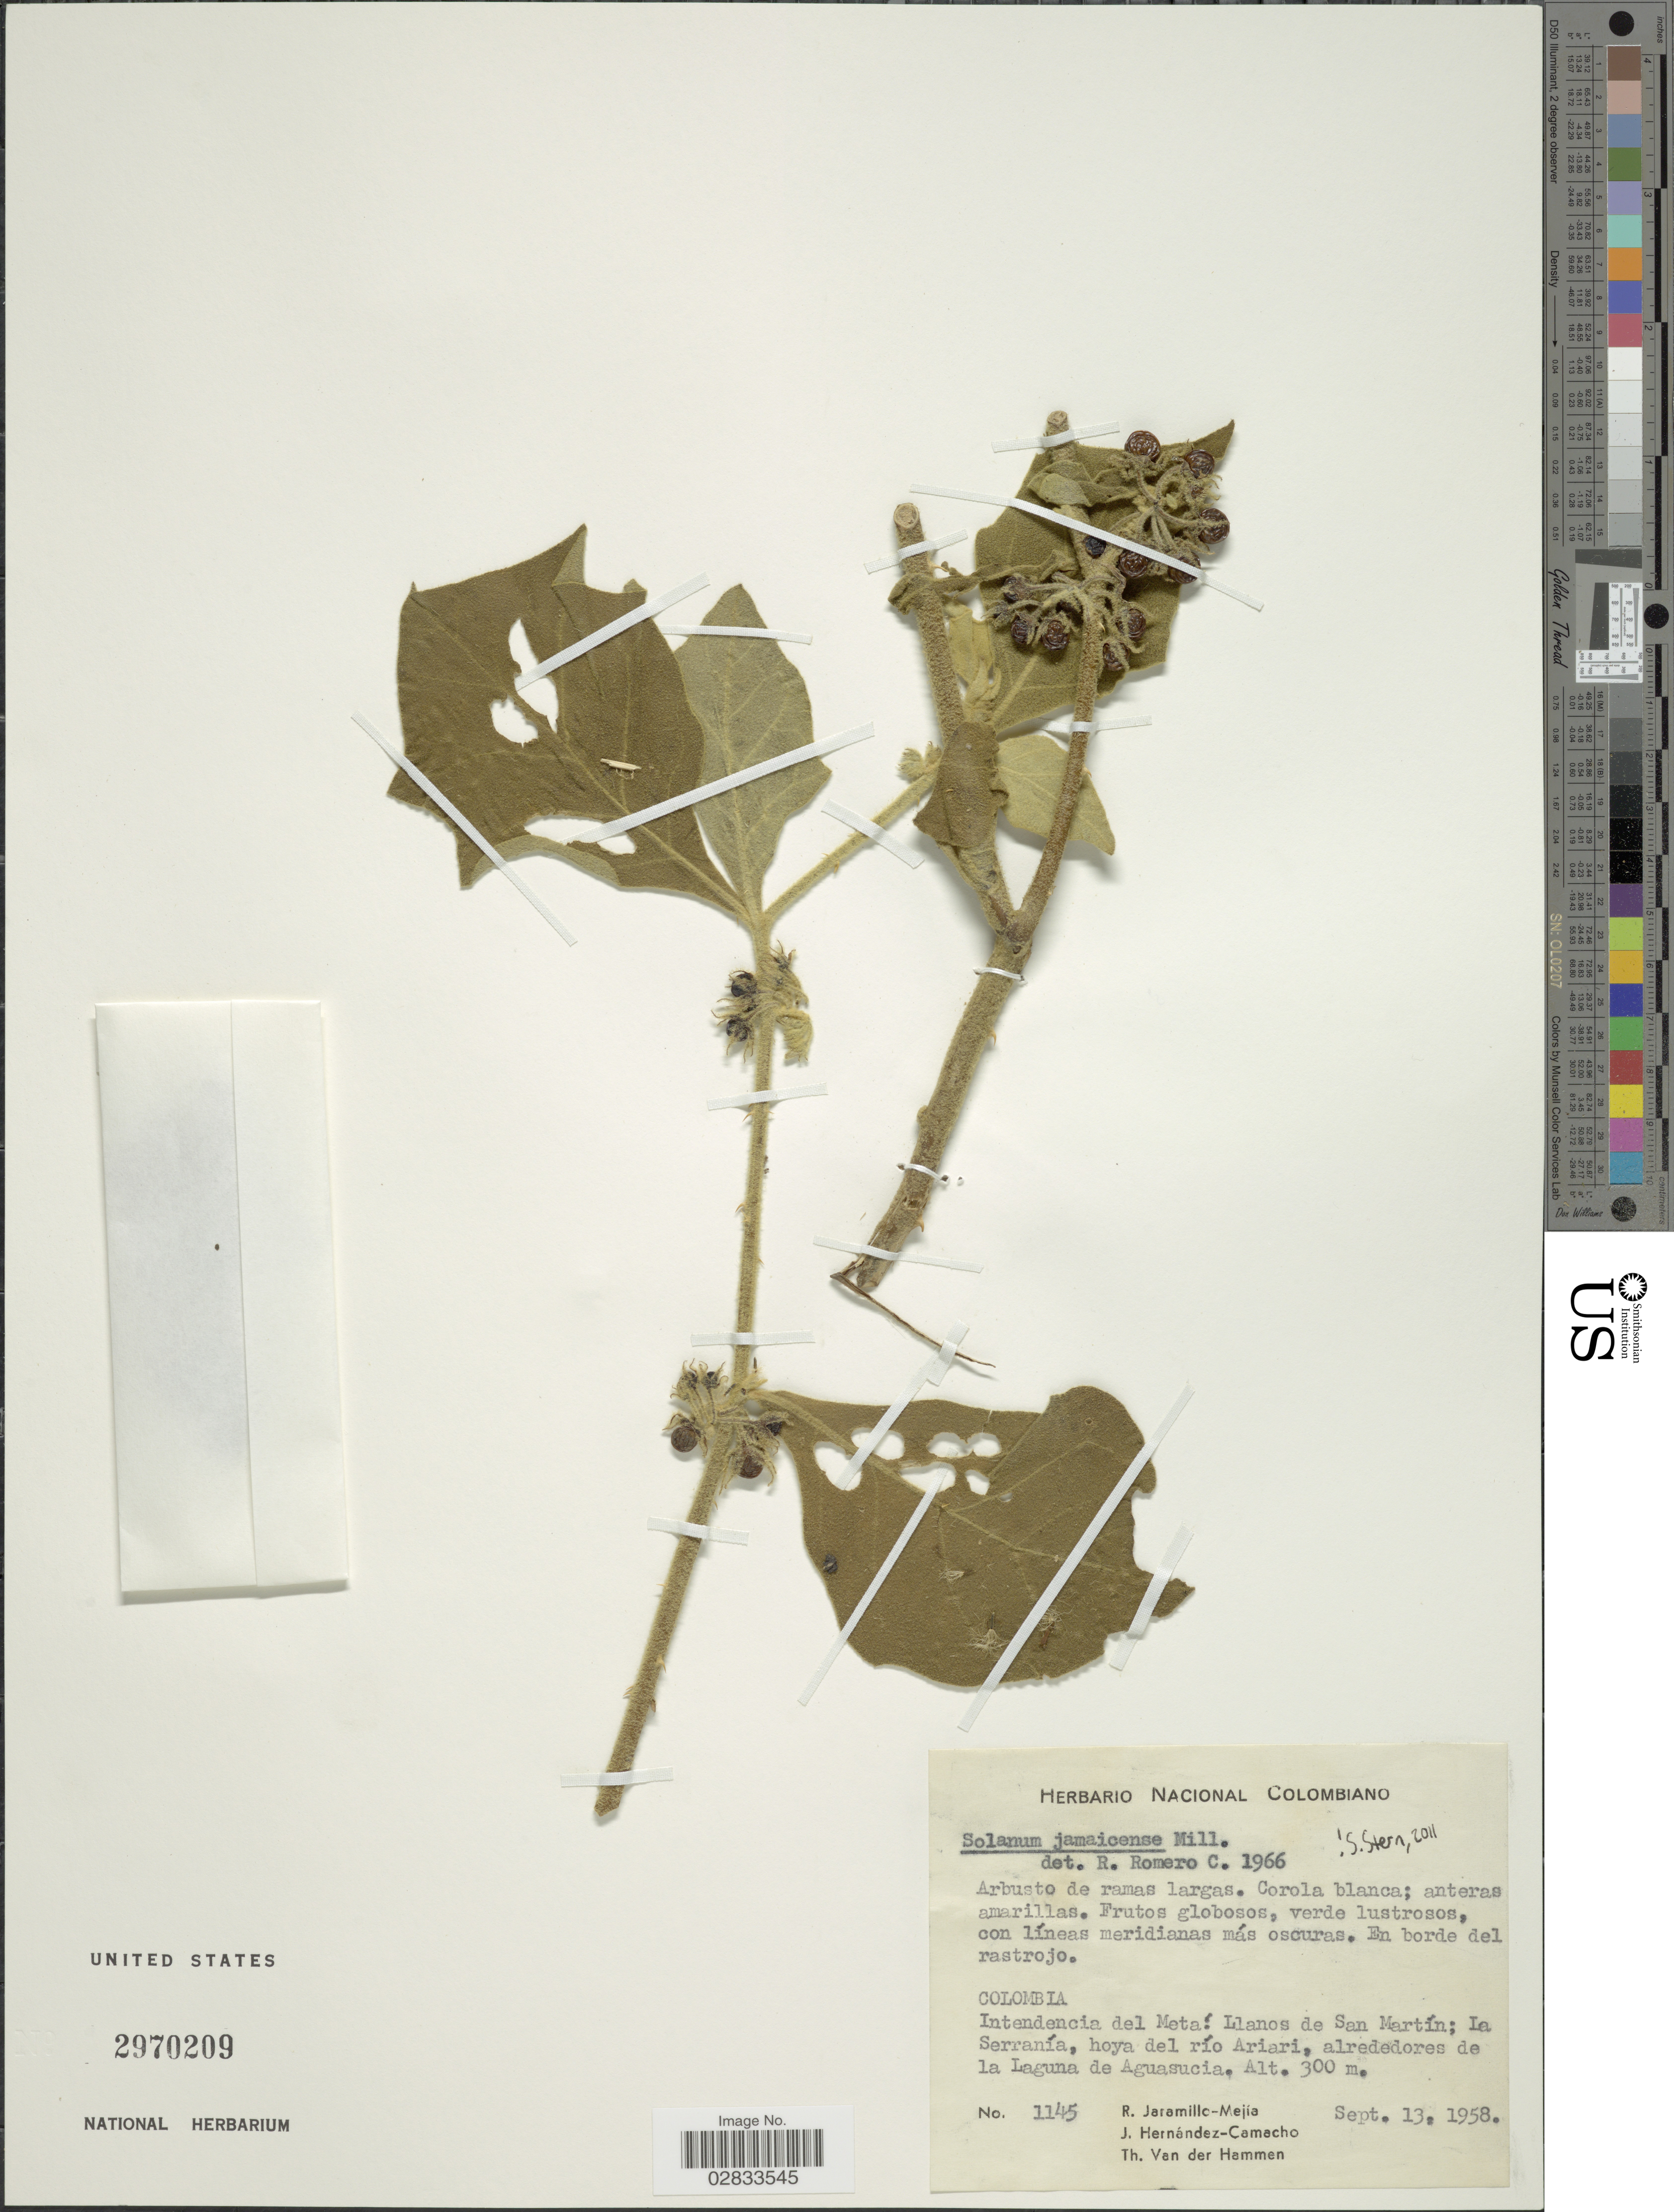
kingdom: Plantae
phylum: Tracheophyta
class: Magnoliopsida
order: Solanales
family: Solanaceae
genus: Solanum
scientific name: Solanum jamaicense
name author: Mill.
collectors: R. Jaramillo M., J. Hernández-Camacho & T. Van der Hammen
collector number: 1145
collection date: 1958-09-13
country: Colombia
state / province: Meta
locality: Intendencia del Metá: Llanos de San Martín; La Serranía, hoya del río Ariari, alrededores de la Laguna de Aguasucia.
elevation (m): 300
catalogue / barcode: US 2970209